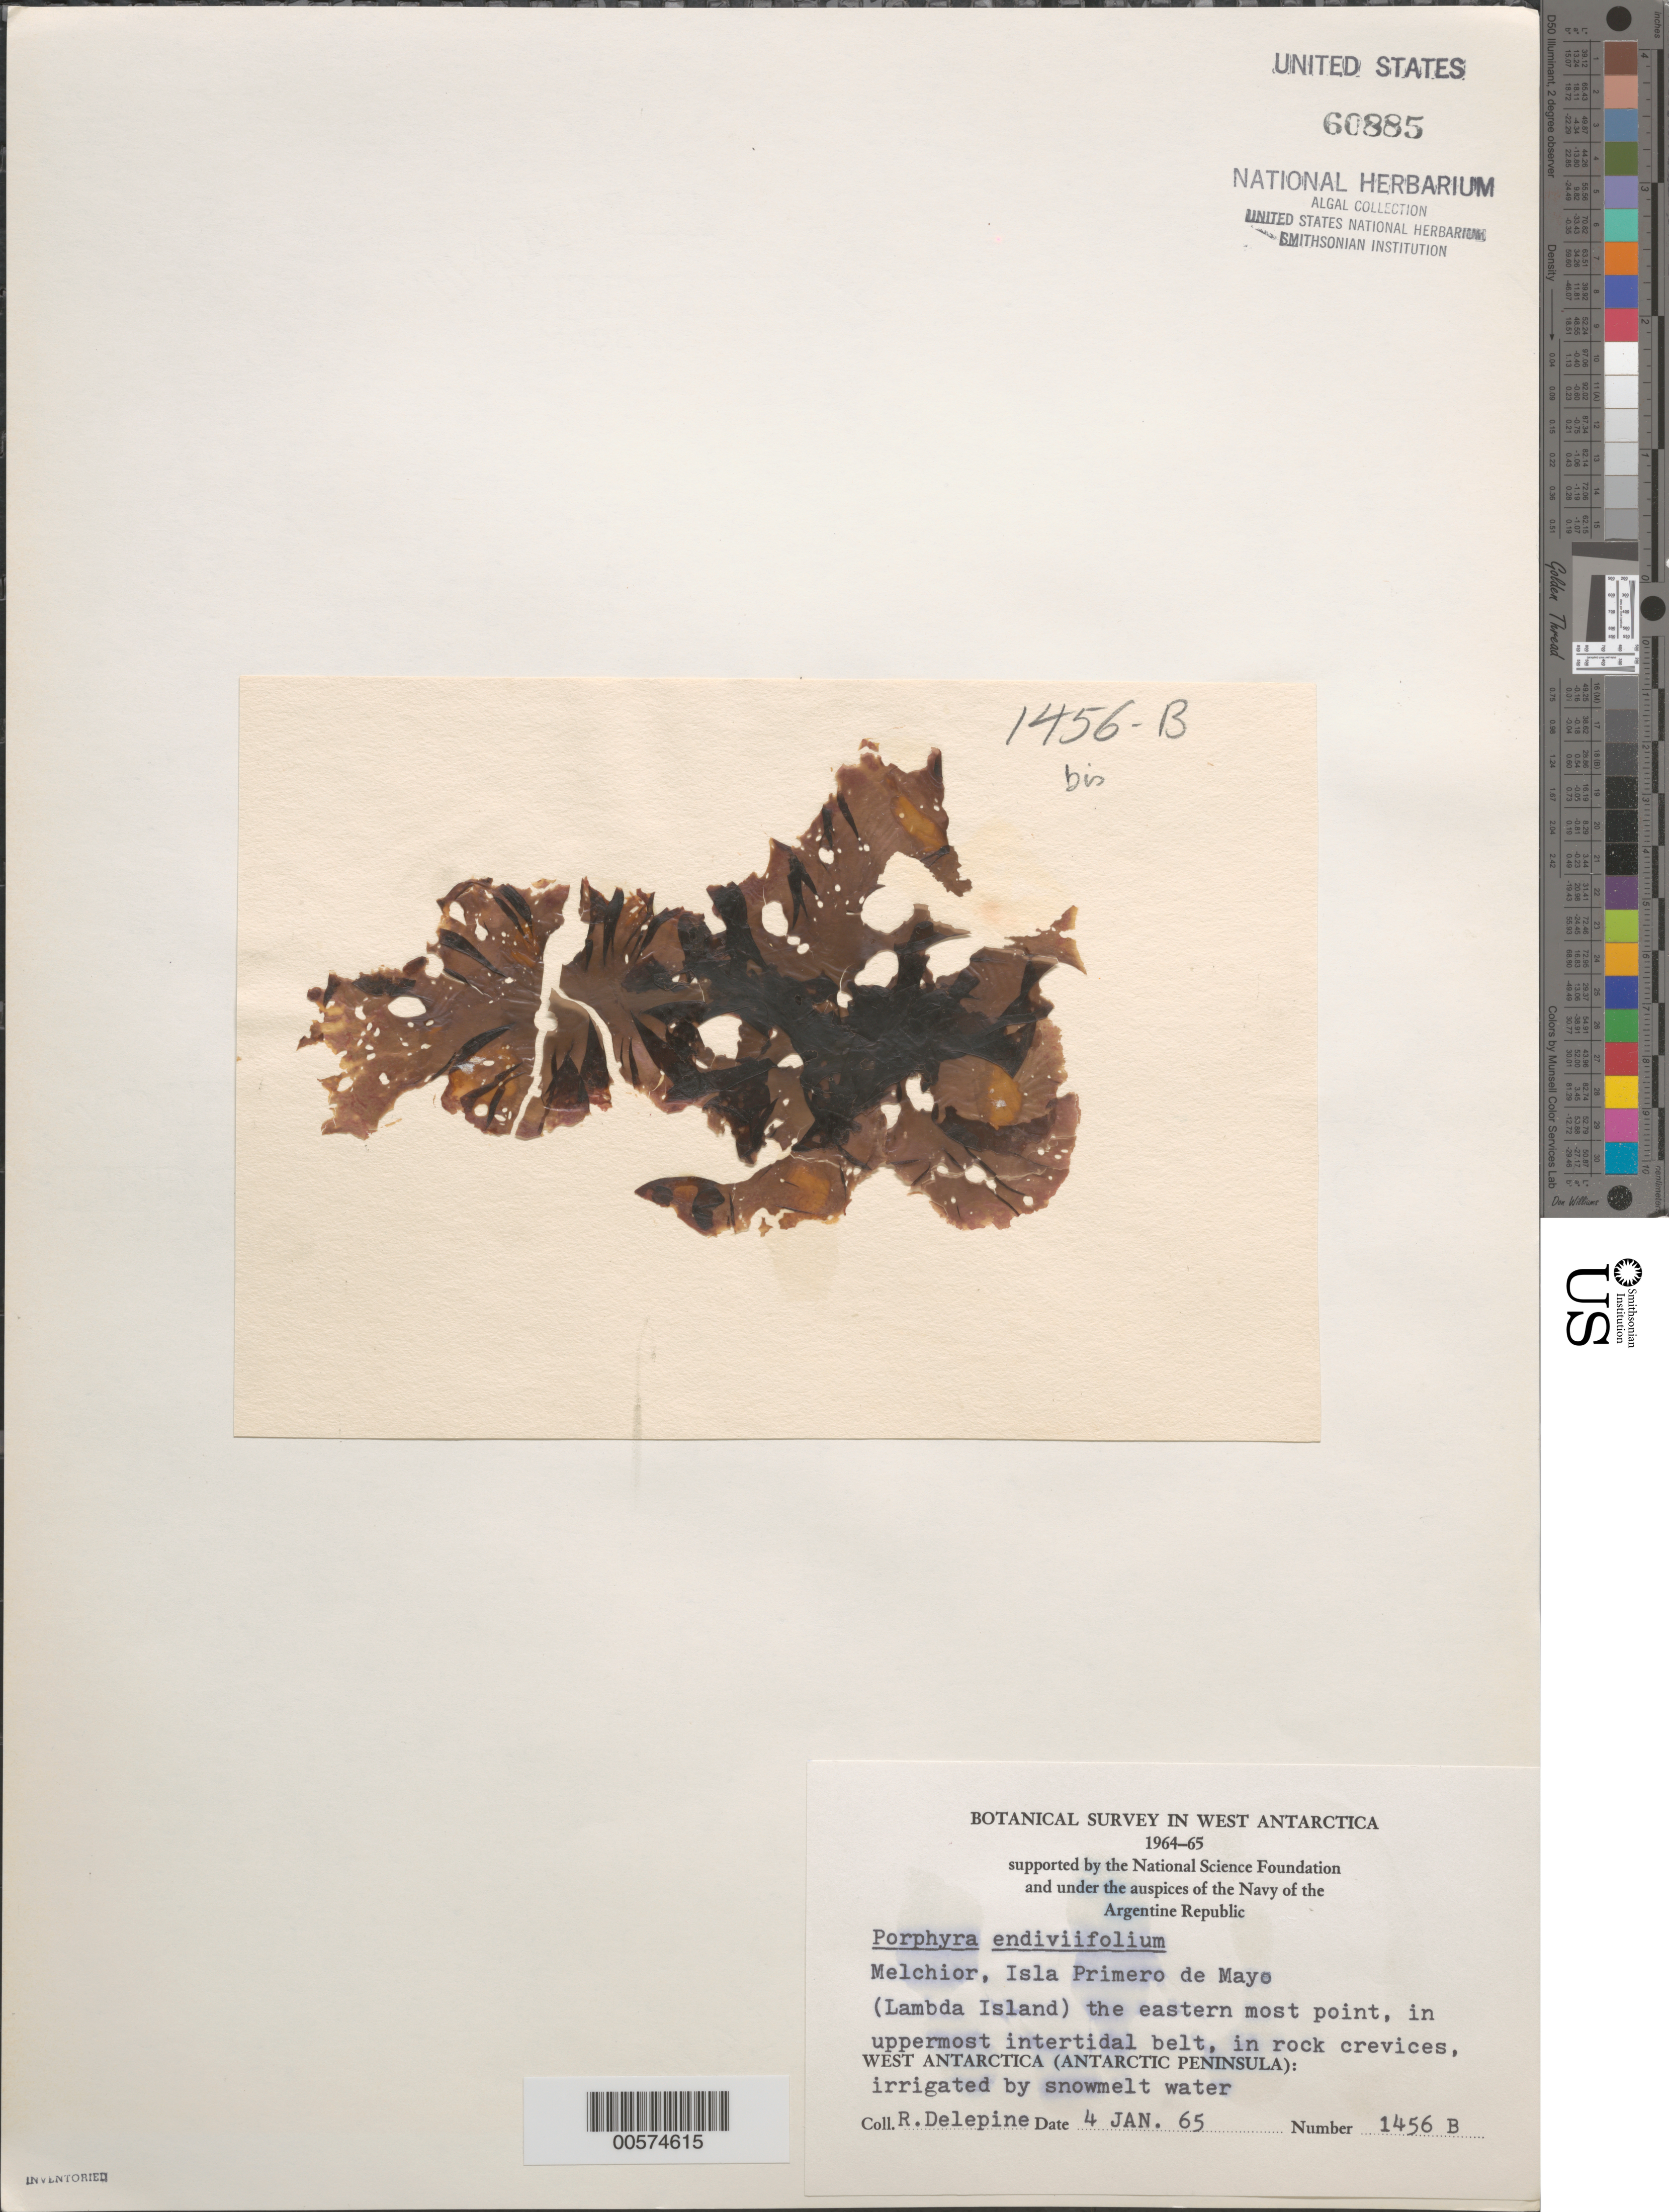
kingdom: Plantae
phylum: Rhodophyta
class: Bangiophyceae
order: Bangiales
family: Bangiaceae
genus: Pyropia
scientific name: Pyropia endiviifolia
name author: (A. Gepp & E. Gepp) H. G. Choi & M.S. Hwang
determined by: Algae name updating Project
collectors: R. Delépine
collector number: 1456b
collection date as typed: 04 Jan 1965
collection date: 1965-01-04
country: Antarctica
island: Lambda Island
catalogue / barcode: US 60885